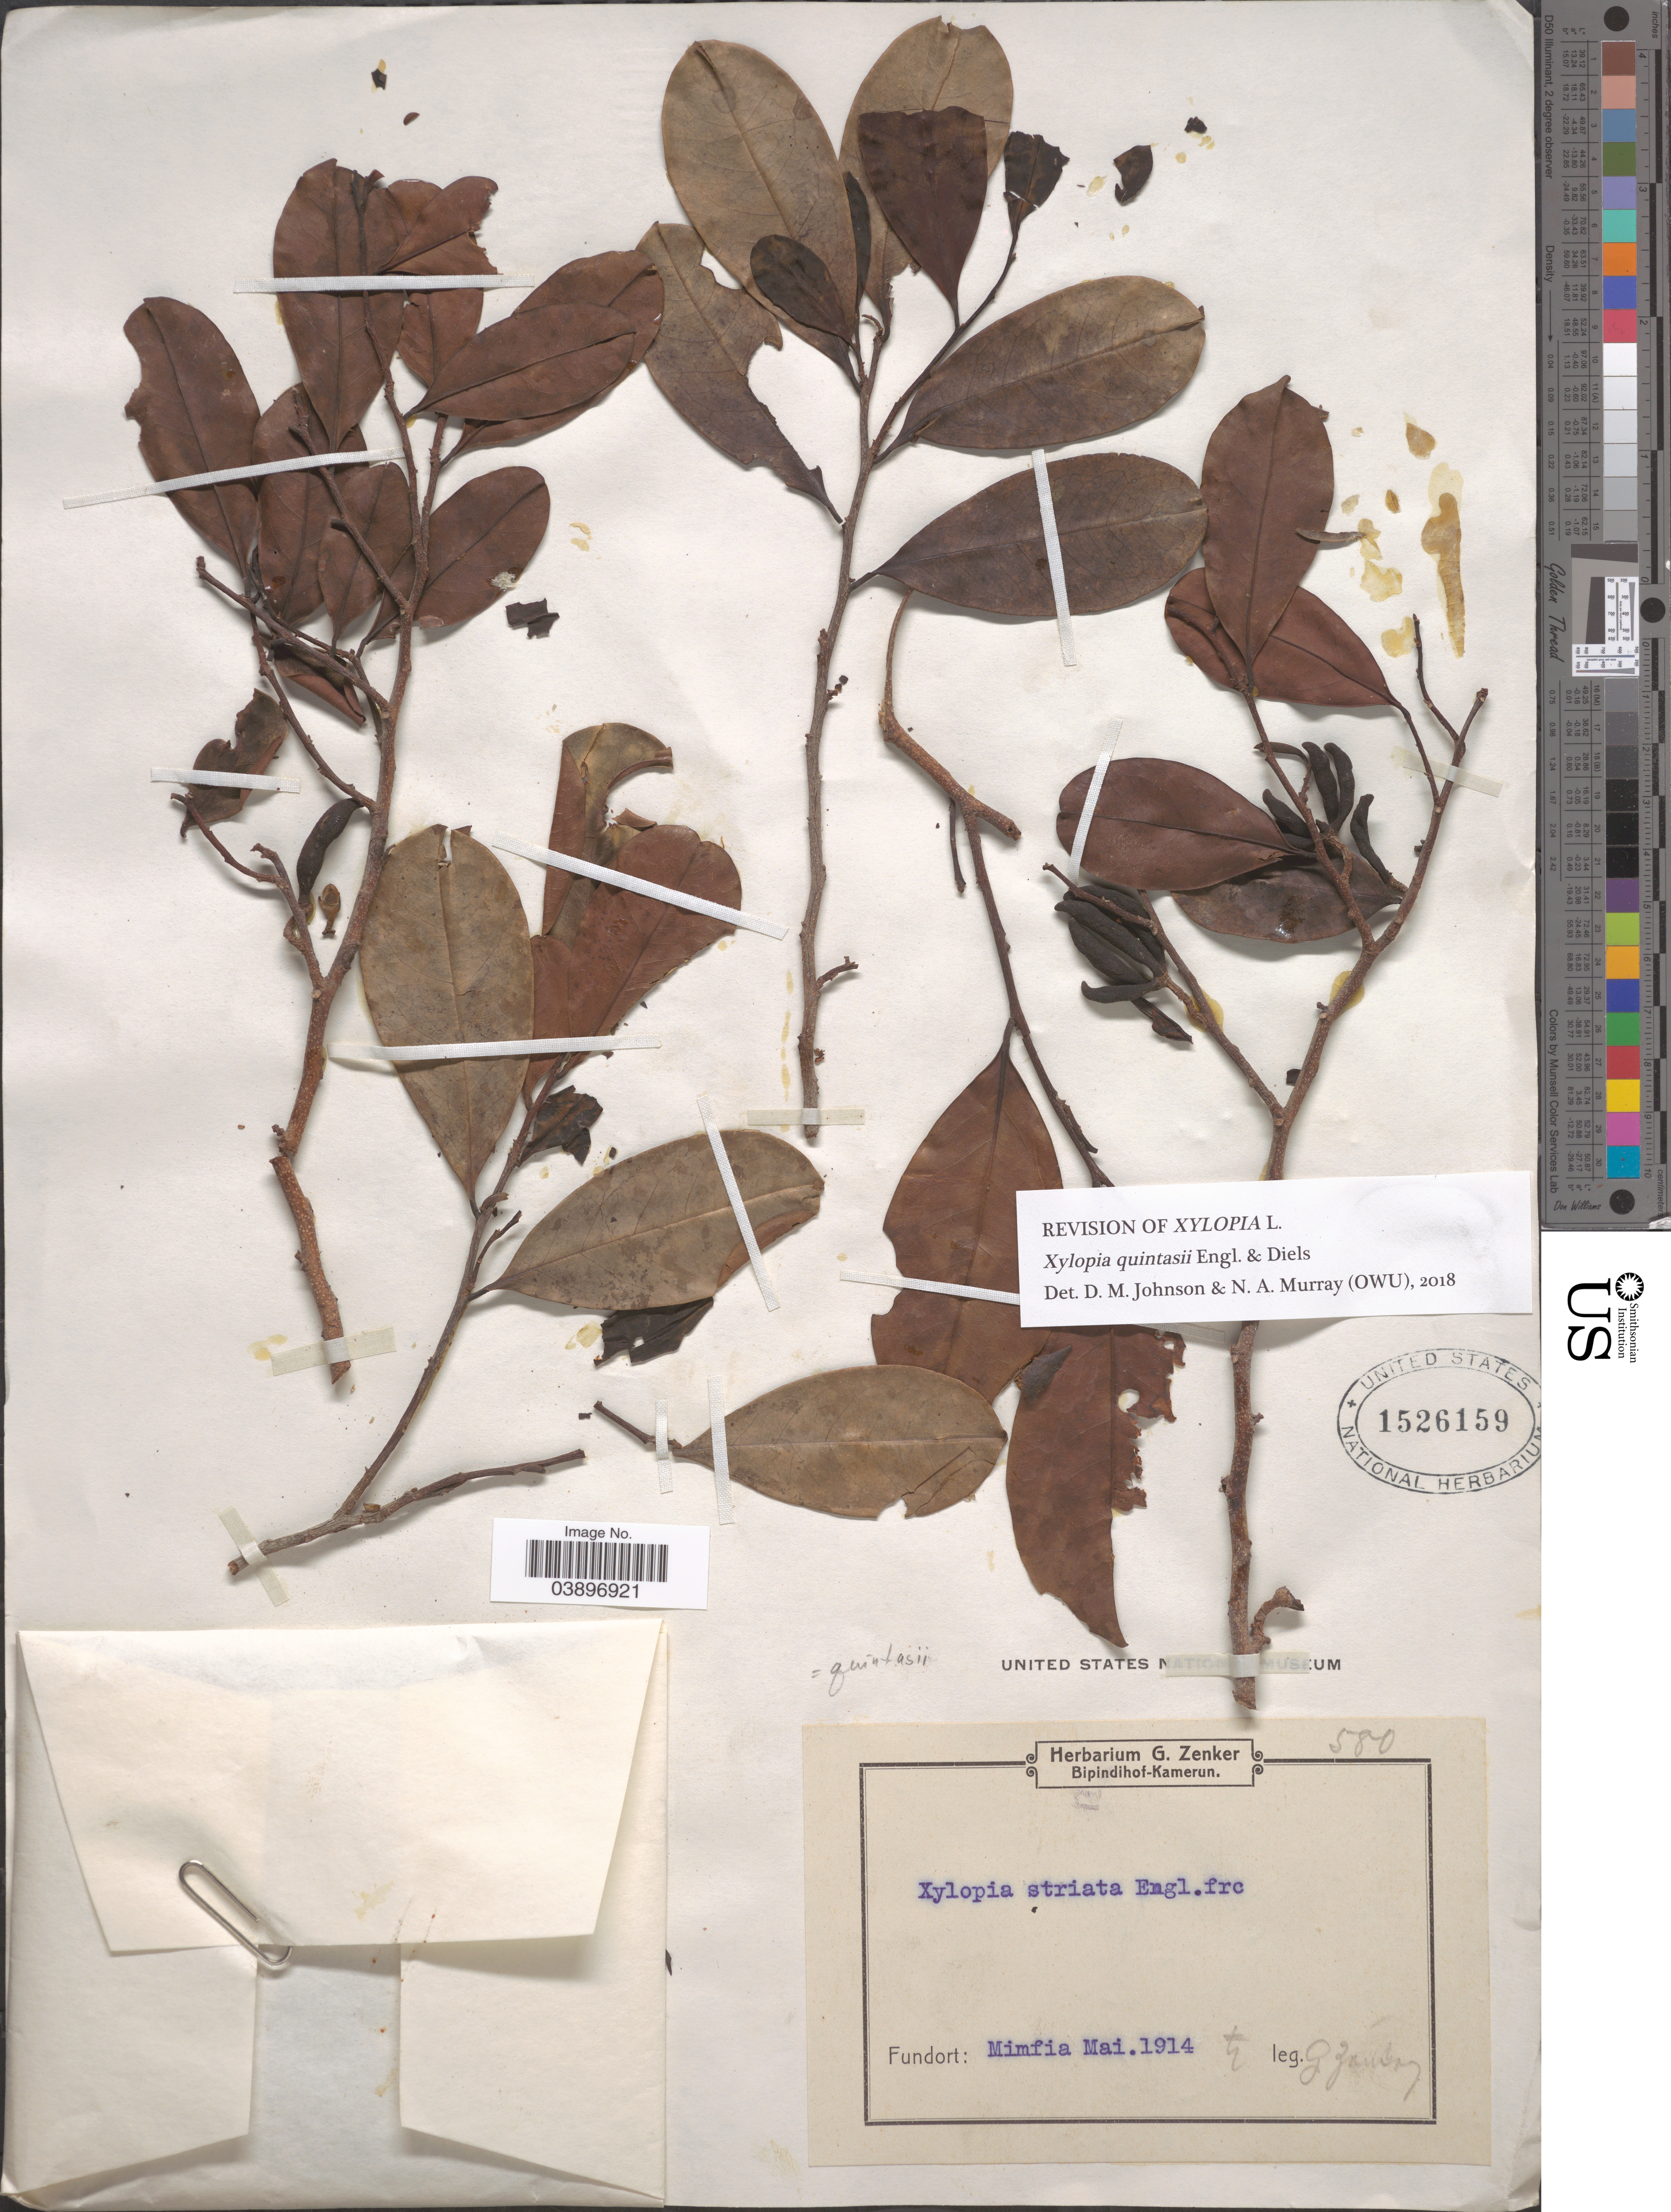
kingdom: Plantae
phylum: Tracheophyta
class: Magnoliopsida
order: Magnoliales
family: Annonaceae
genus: Xylopia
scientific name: Xylopia quintasii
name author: Pierre ex Engl. & Diels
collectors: G. A. Zenker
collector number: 580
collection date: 1914-05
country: Cameroon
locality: Mimfia.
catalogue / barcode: US 1526159